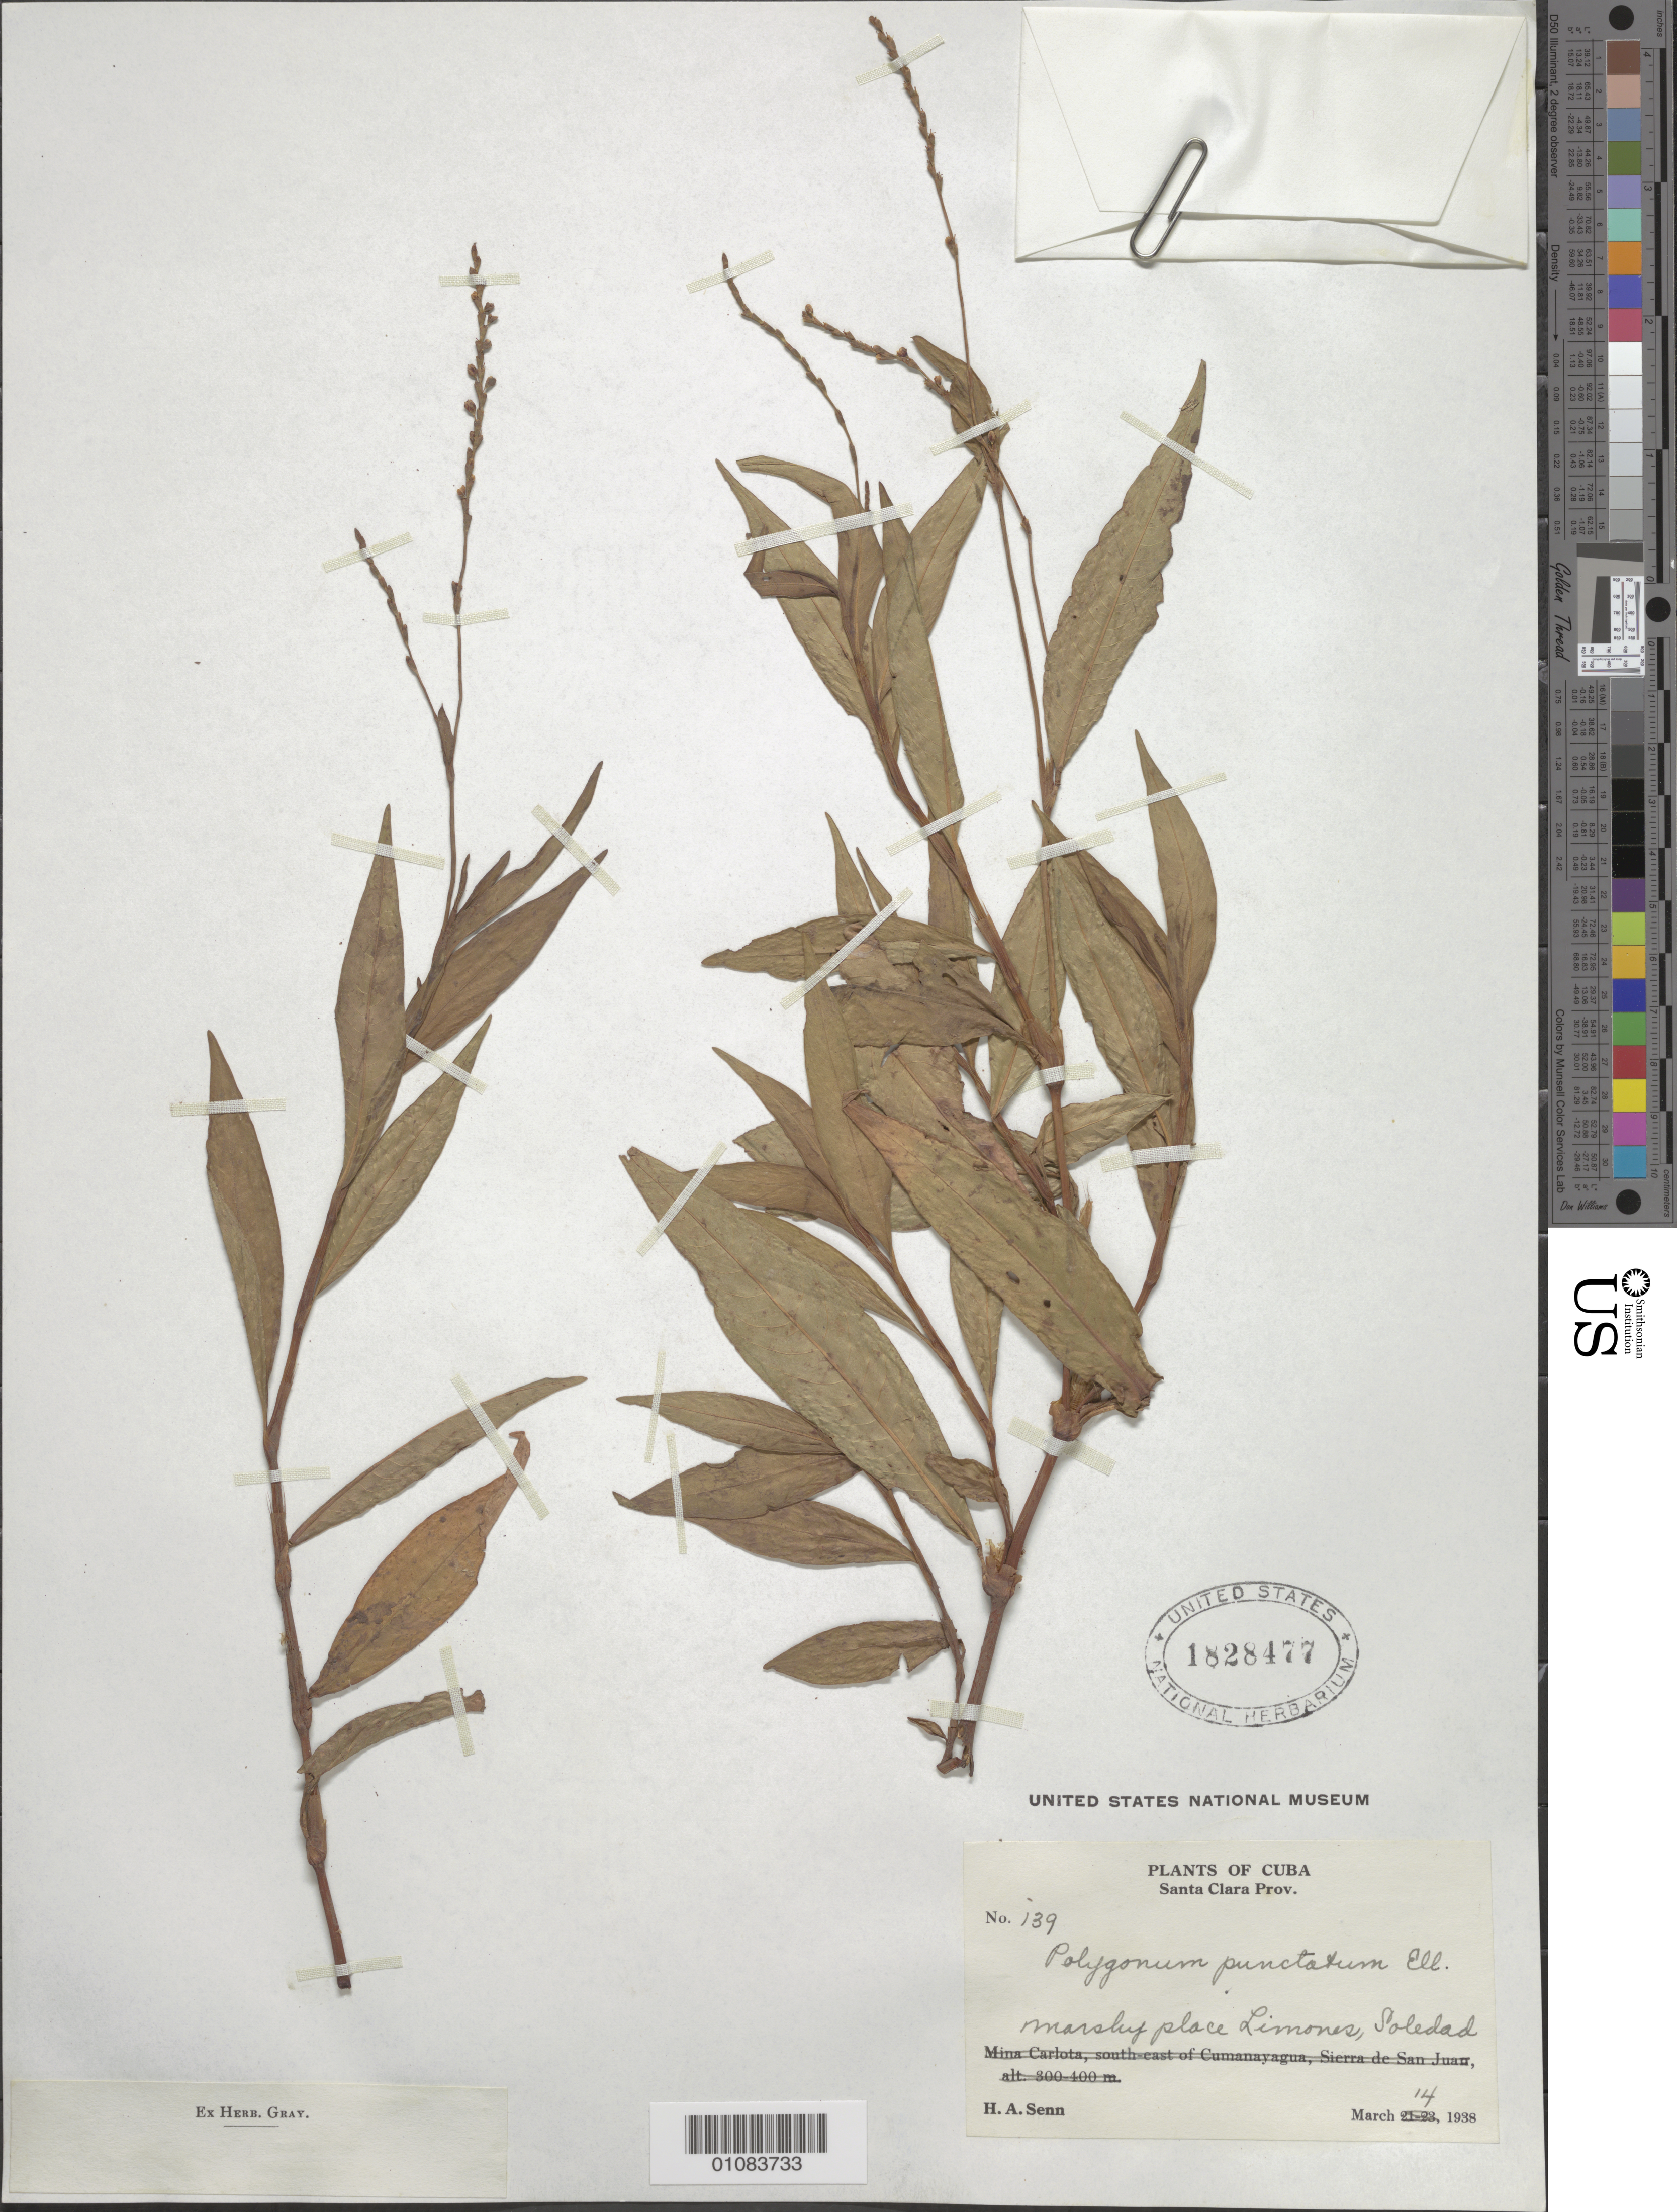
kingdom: Plantae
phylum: Tracheophyta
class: Magnoliopsida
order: Caryophyllales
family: Polygonaceae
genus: Polygonum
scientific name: Polygonum punctatum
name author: Elliott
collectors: H. A. Senn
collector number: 139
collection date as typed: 14 Mar 1938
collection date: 1938-03-14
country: Cuba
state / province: Cienfuegos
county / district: Santa Clara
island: Cuba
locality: Santa Clara Prov , Limones, Soledad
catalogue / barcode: US 1828477